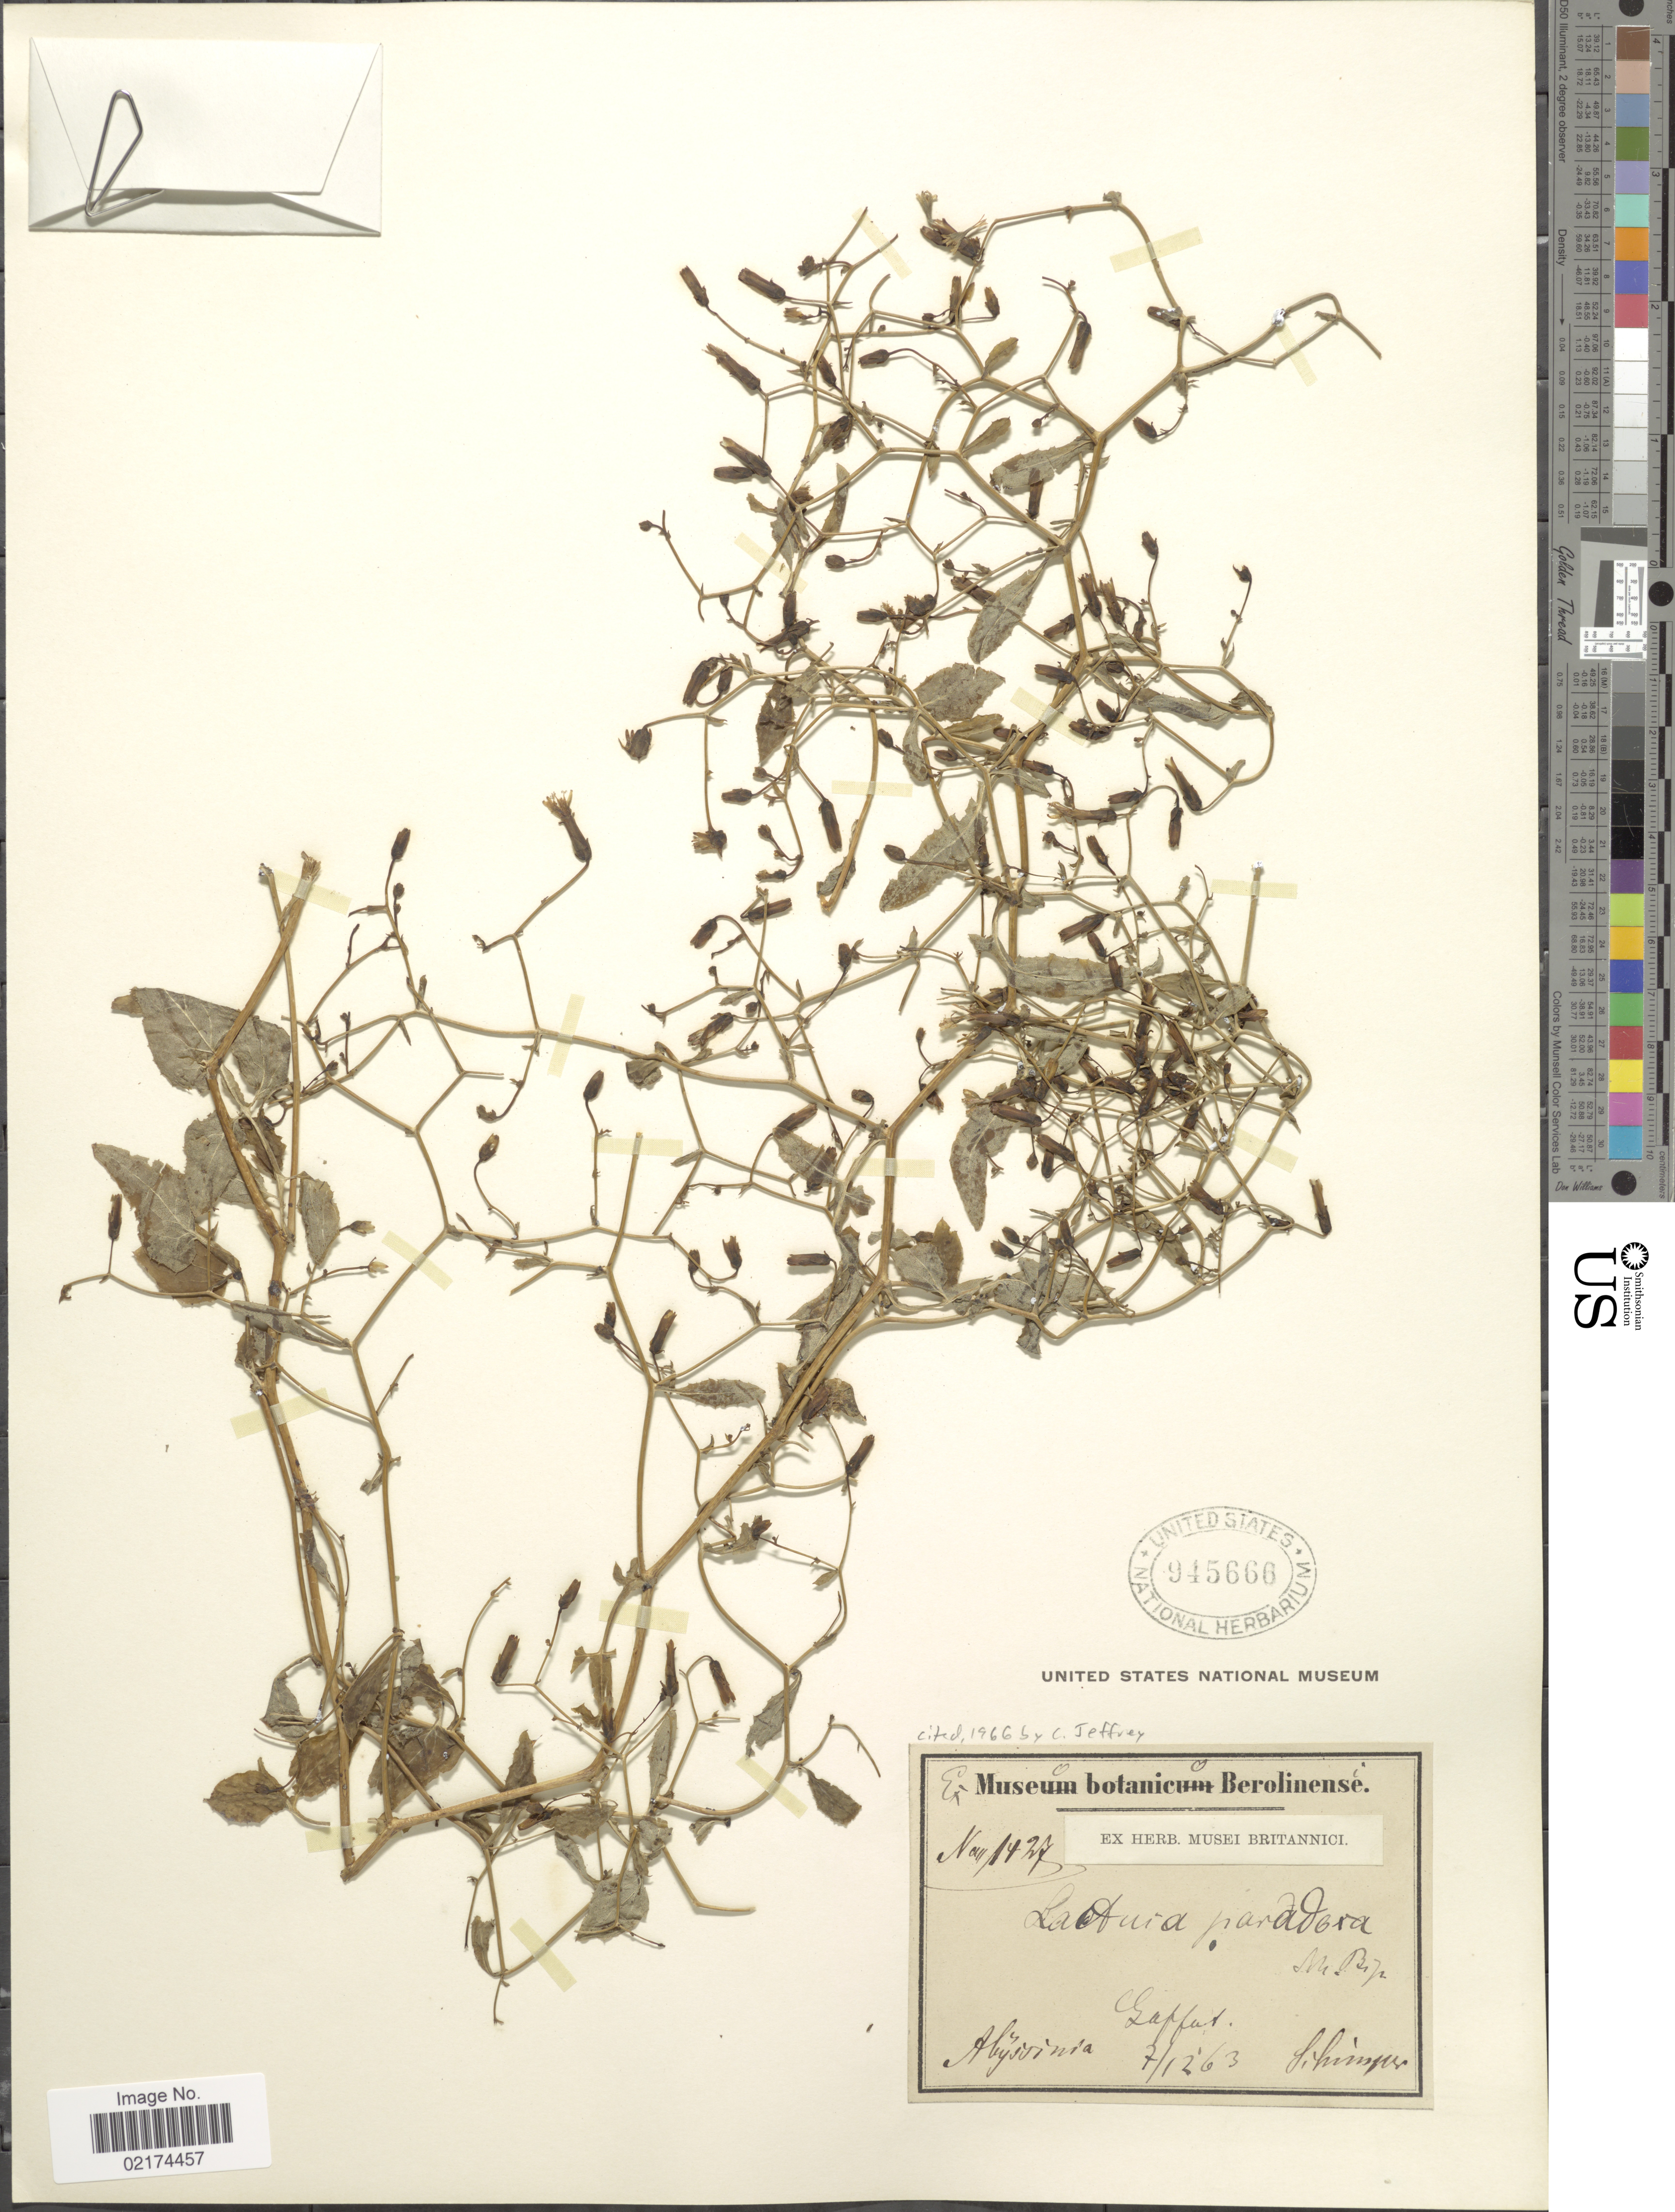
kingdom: Plantae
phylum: Tracheophyta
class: Magnoliopsida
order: Asterales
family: Asteraceae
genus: Lactuca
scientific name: Lactuca paradoxa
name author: Sch. Bip. ex A. Rich.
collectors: -. Schimper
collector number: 1427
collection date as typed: Transcribed d/m/y: 7/12/63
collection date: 1863-12-07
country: Eritrea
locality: Gaffat [interpreted], Abyssinia.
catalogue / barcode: US 945666